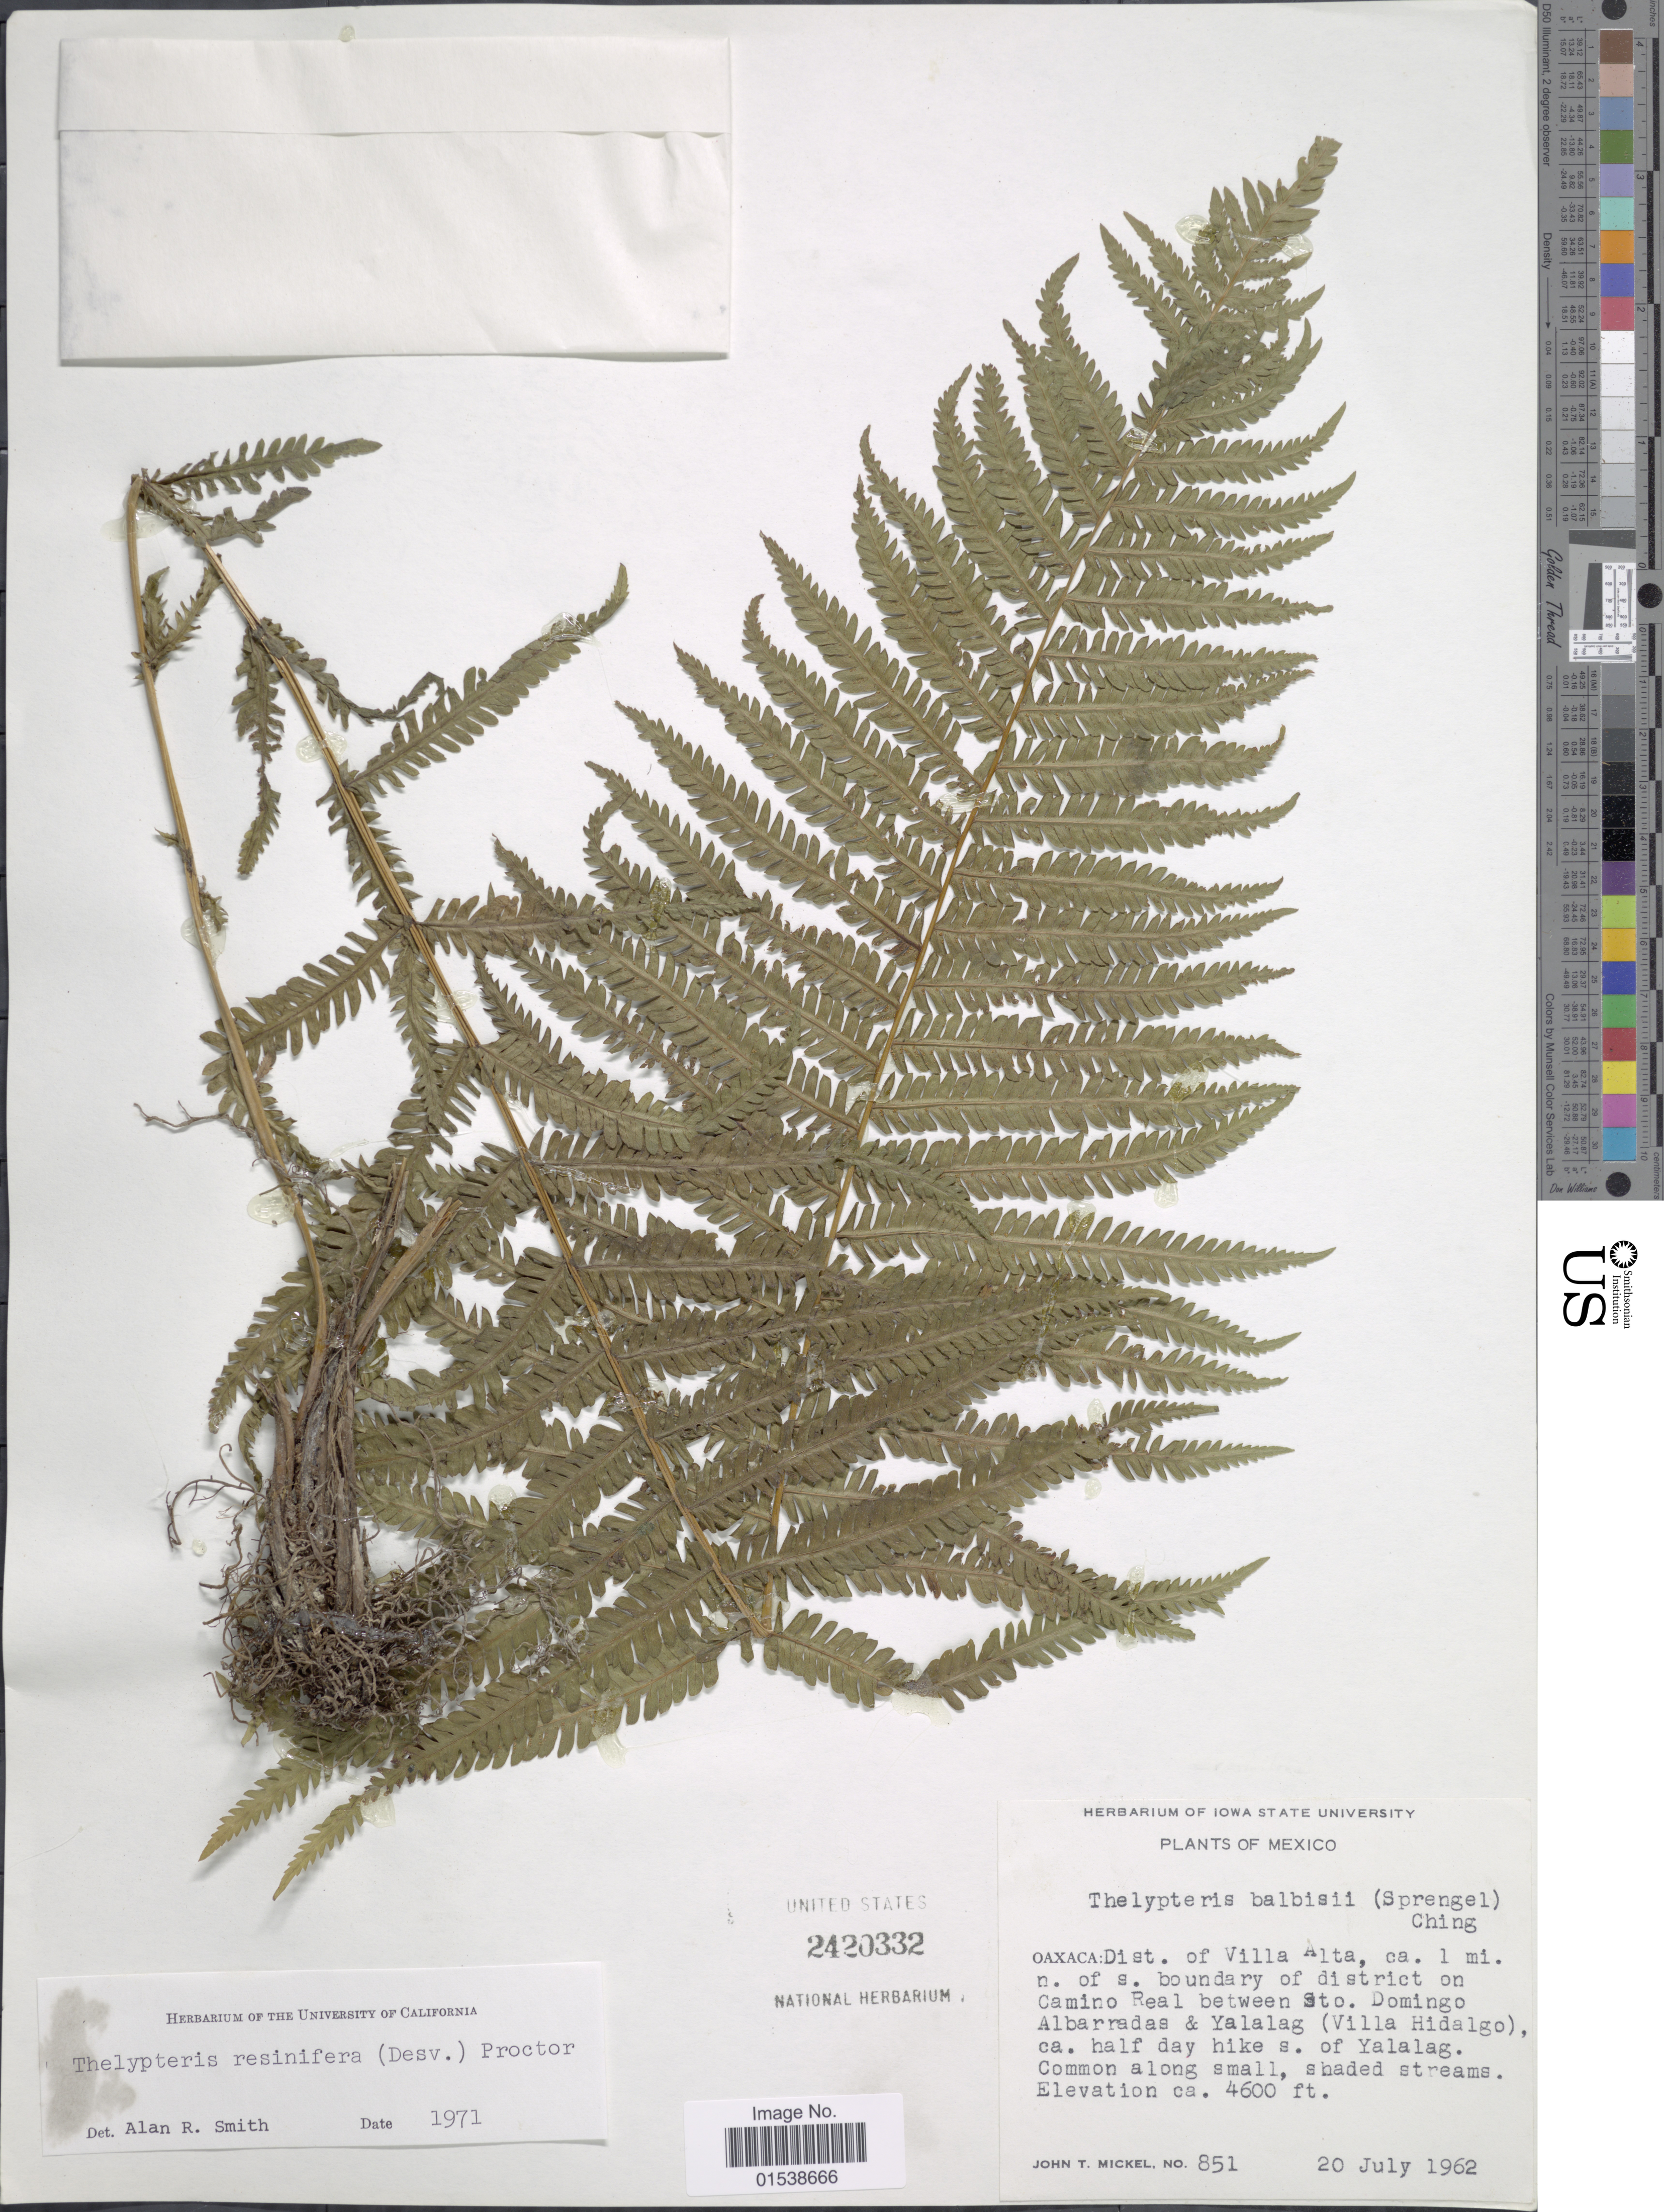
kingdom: Plantae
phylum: Tracheophyta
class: Polypodiopsida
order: Polypodiales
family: Thelypteridaceae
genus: Amauropelta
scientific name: Amauropelta resinifera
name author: (Desv.) Pic. Serm.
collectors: J. T. Mickel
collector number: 851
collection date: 1962-07-20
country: Mexico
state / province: Oaxaca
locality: Oaxaca: Dist. of Villa Alta, ca 1 mi. n. of s. boundary of district on Camino Real between Sto. Domingo Albarradas & Yalalag (Villa Hidalgo) ca half day hike s. of Yalalag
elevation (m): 1402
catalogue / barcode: US 2420332